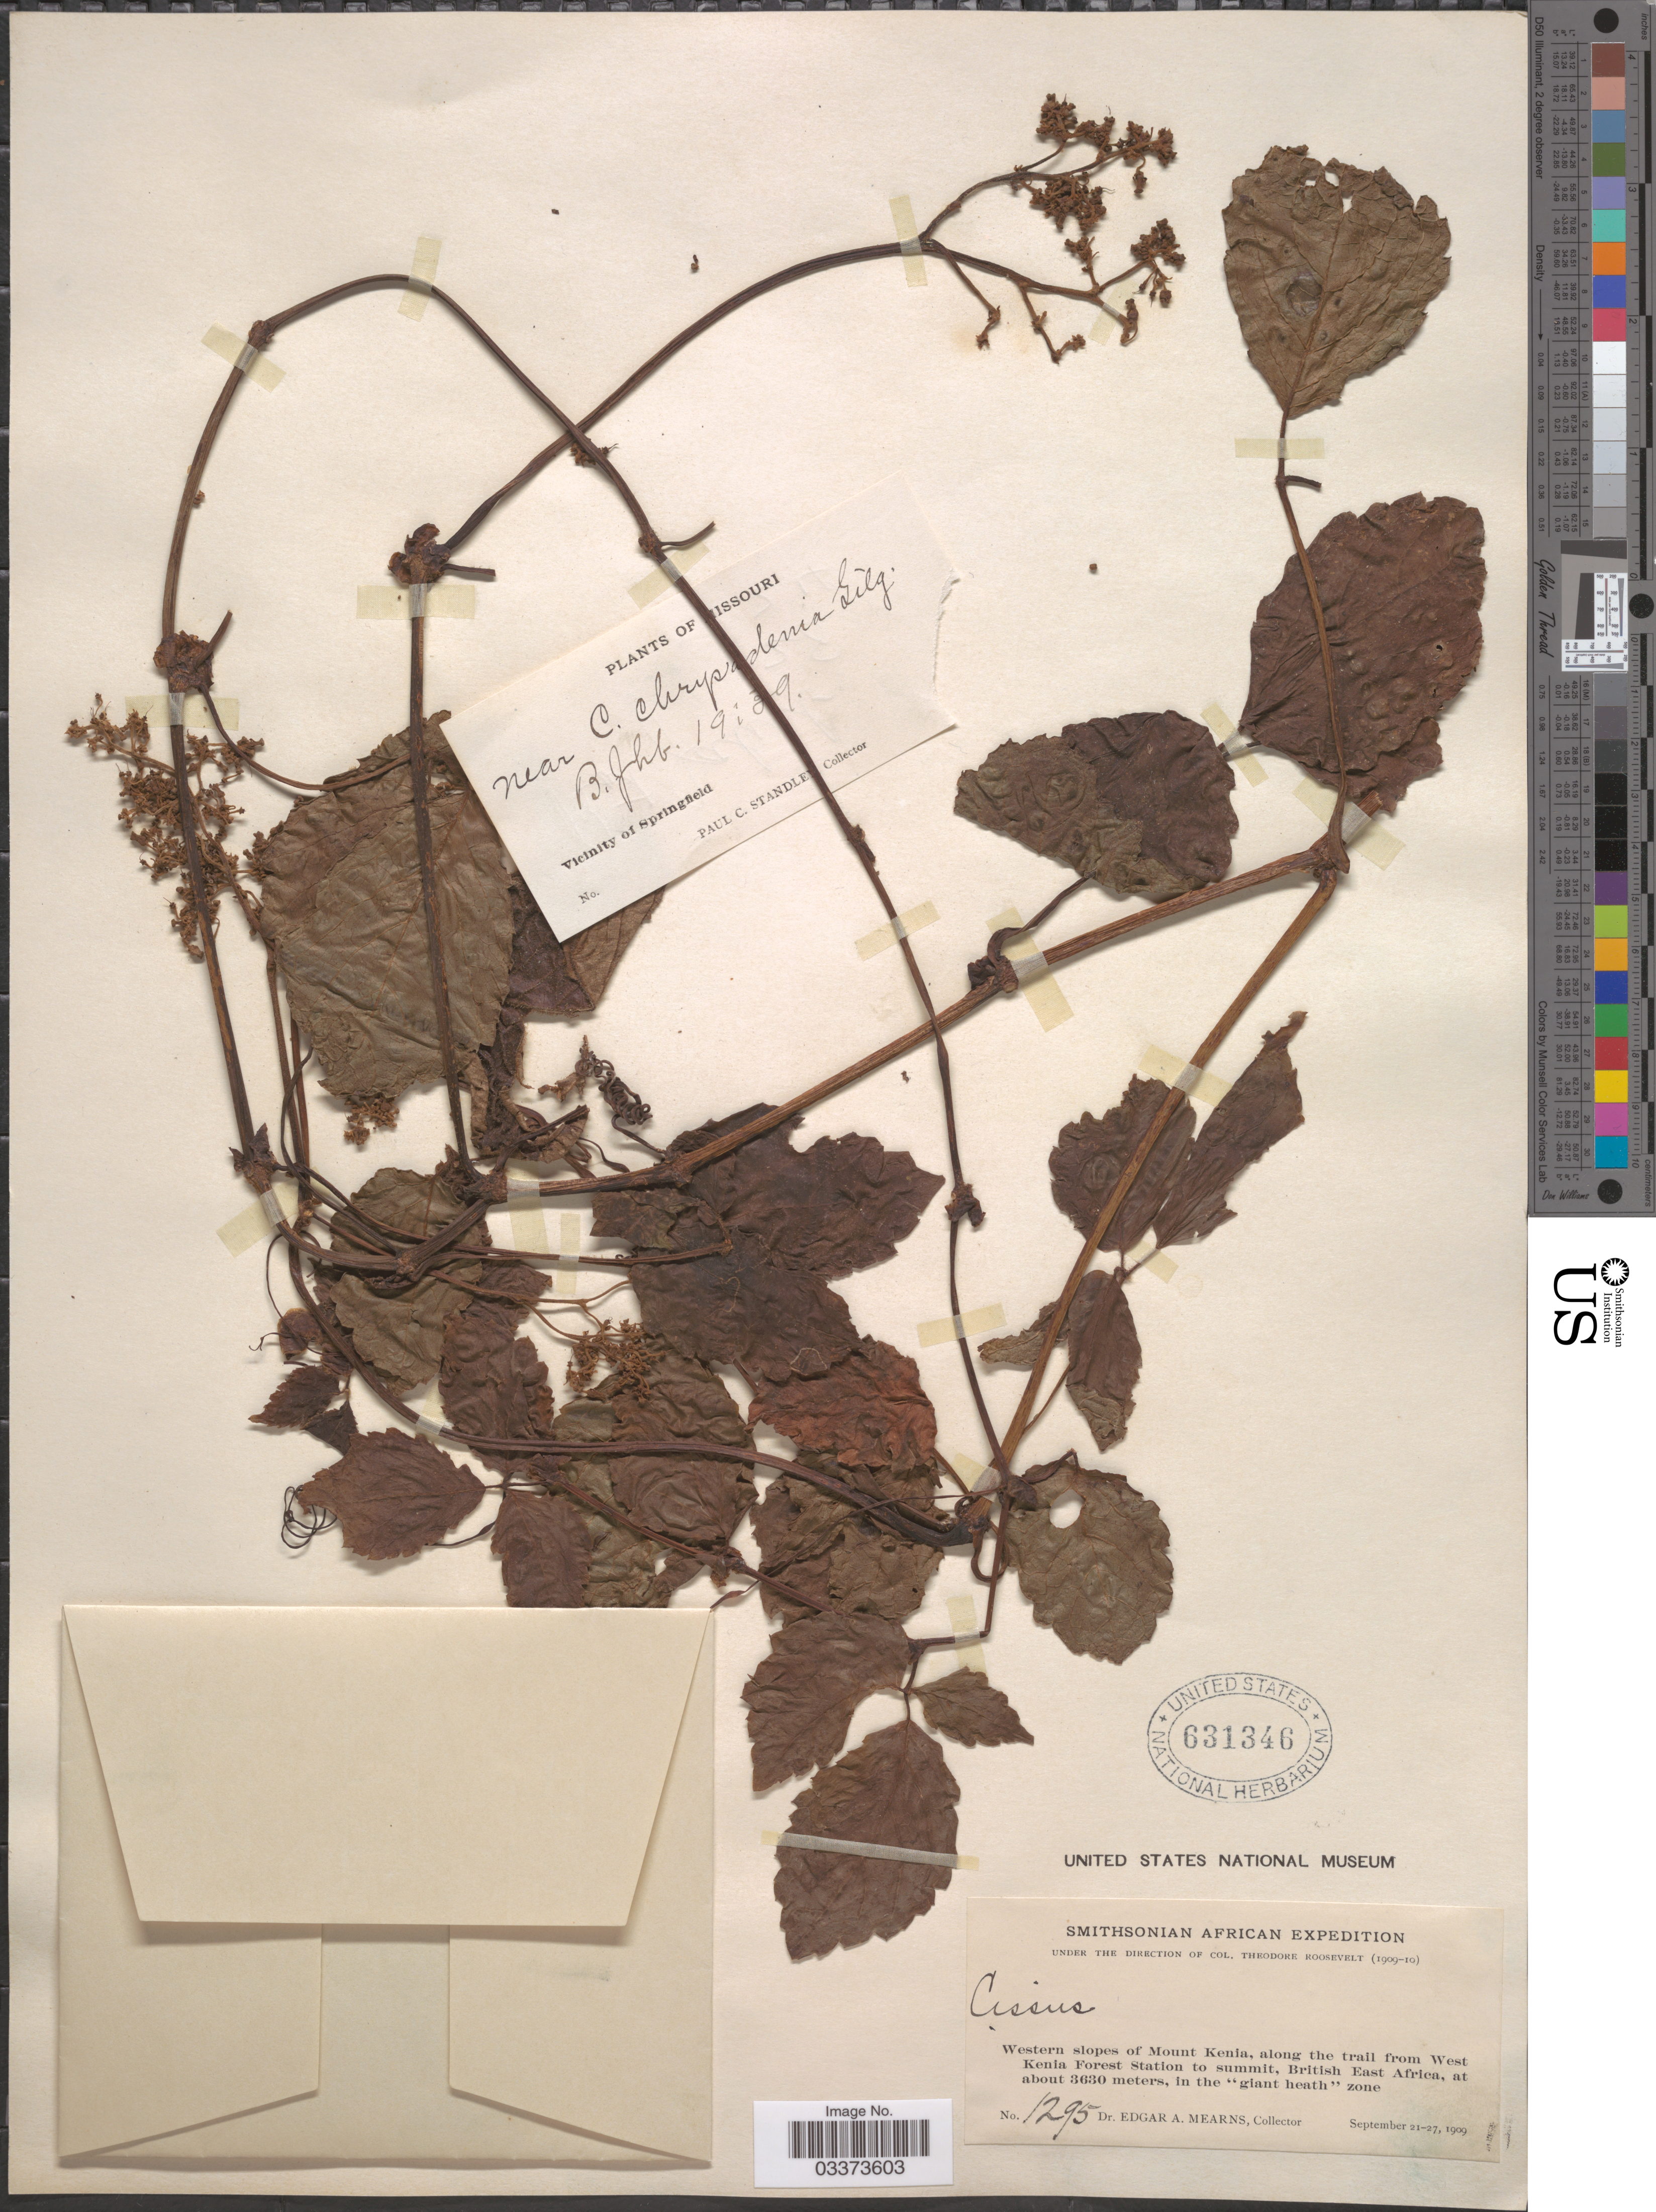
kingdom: Plantae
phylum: Tracheophyta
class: Magnoliopsida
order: Vitales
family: Vitaceae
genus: Cissus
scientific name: Cissus sp.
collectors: E. A. Mearns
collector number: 1295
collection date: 1909-09-21/1909-09-27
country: Kenya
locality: Western slopes of Mount Kenia, along the trail from West Kenia Forest Station to summit, British East Africa, in the "giant heath" zone.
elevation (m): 3630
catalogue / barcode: US 631346